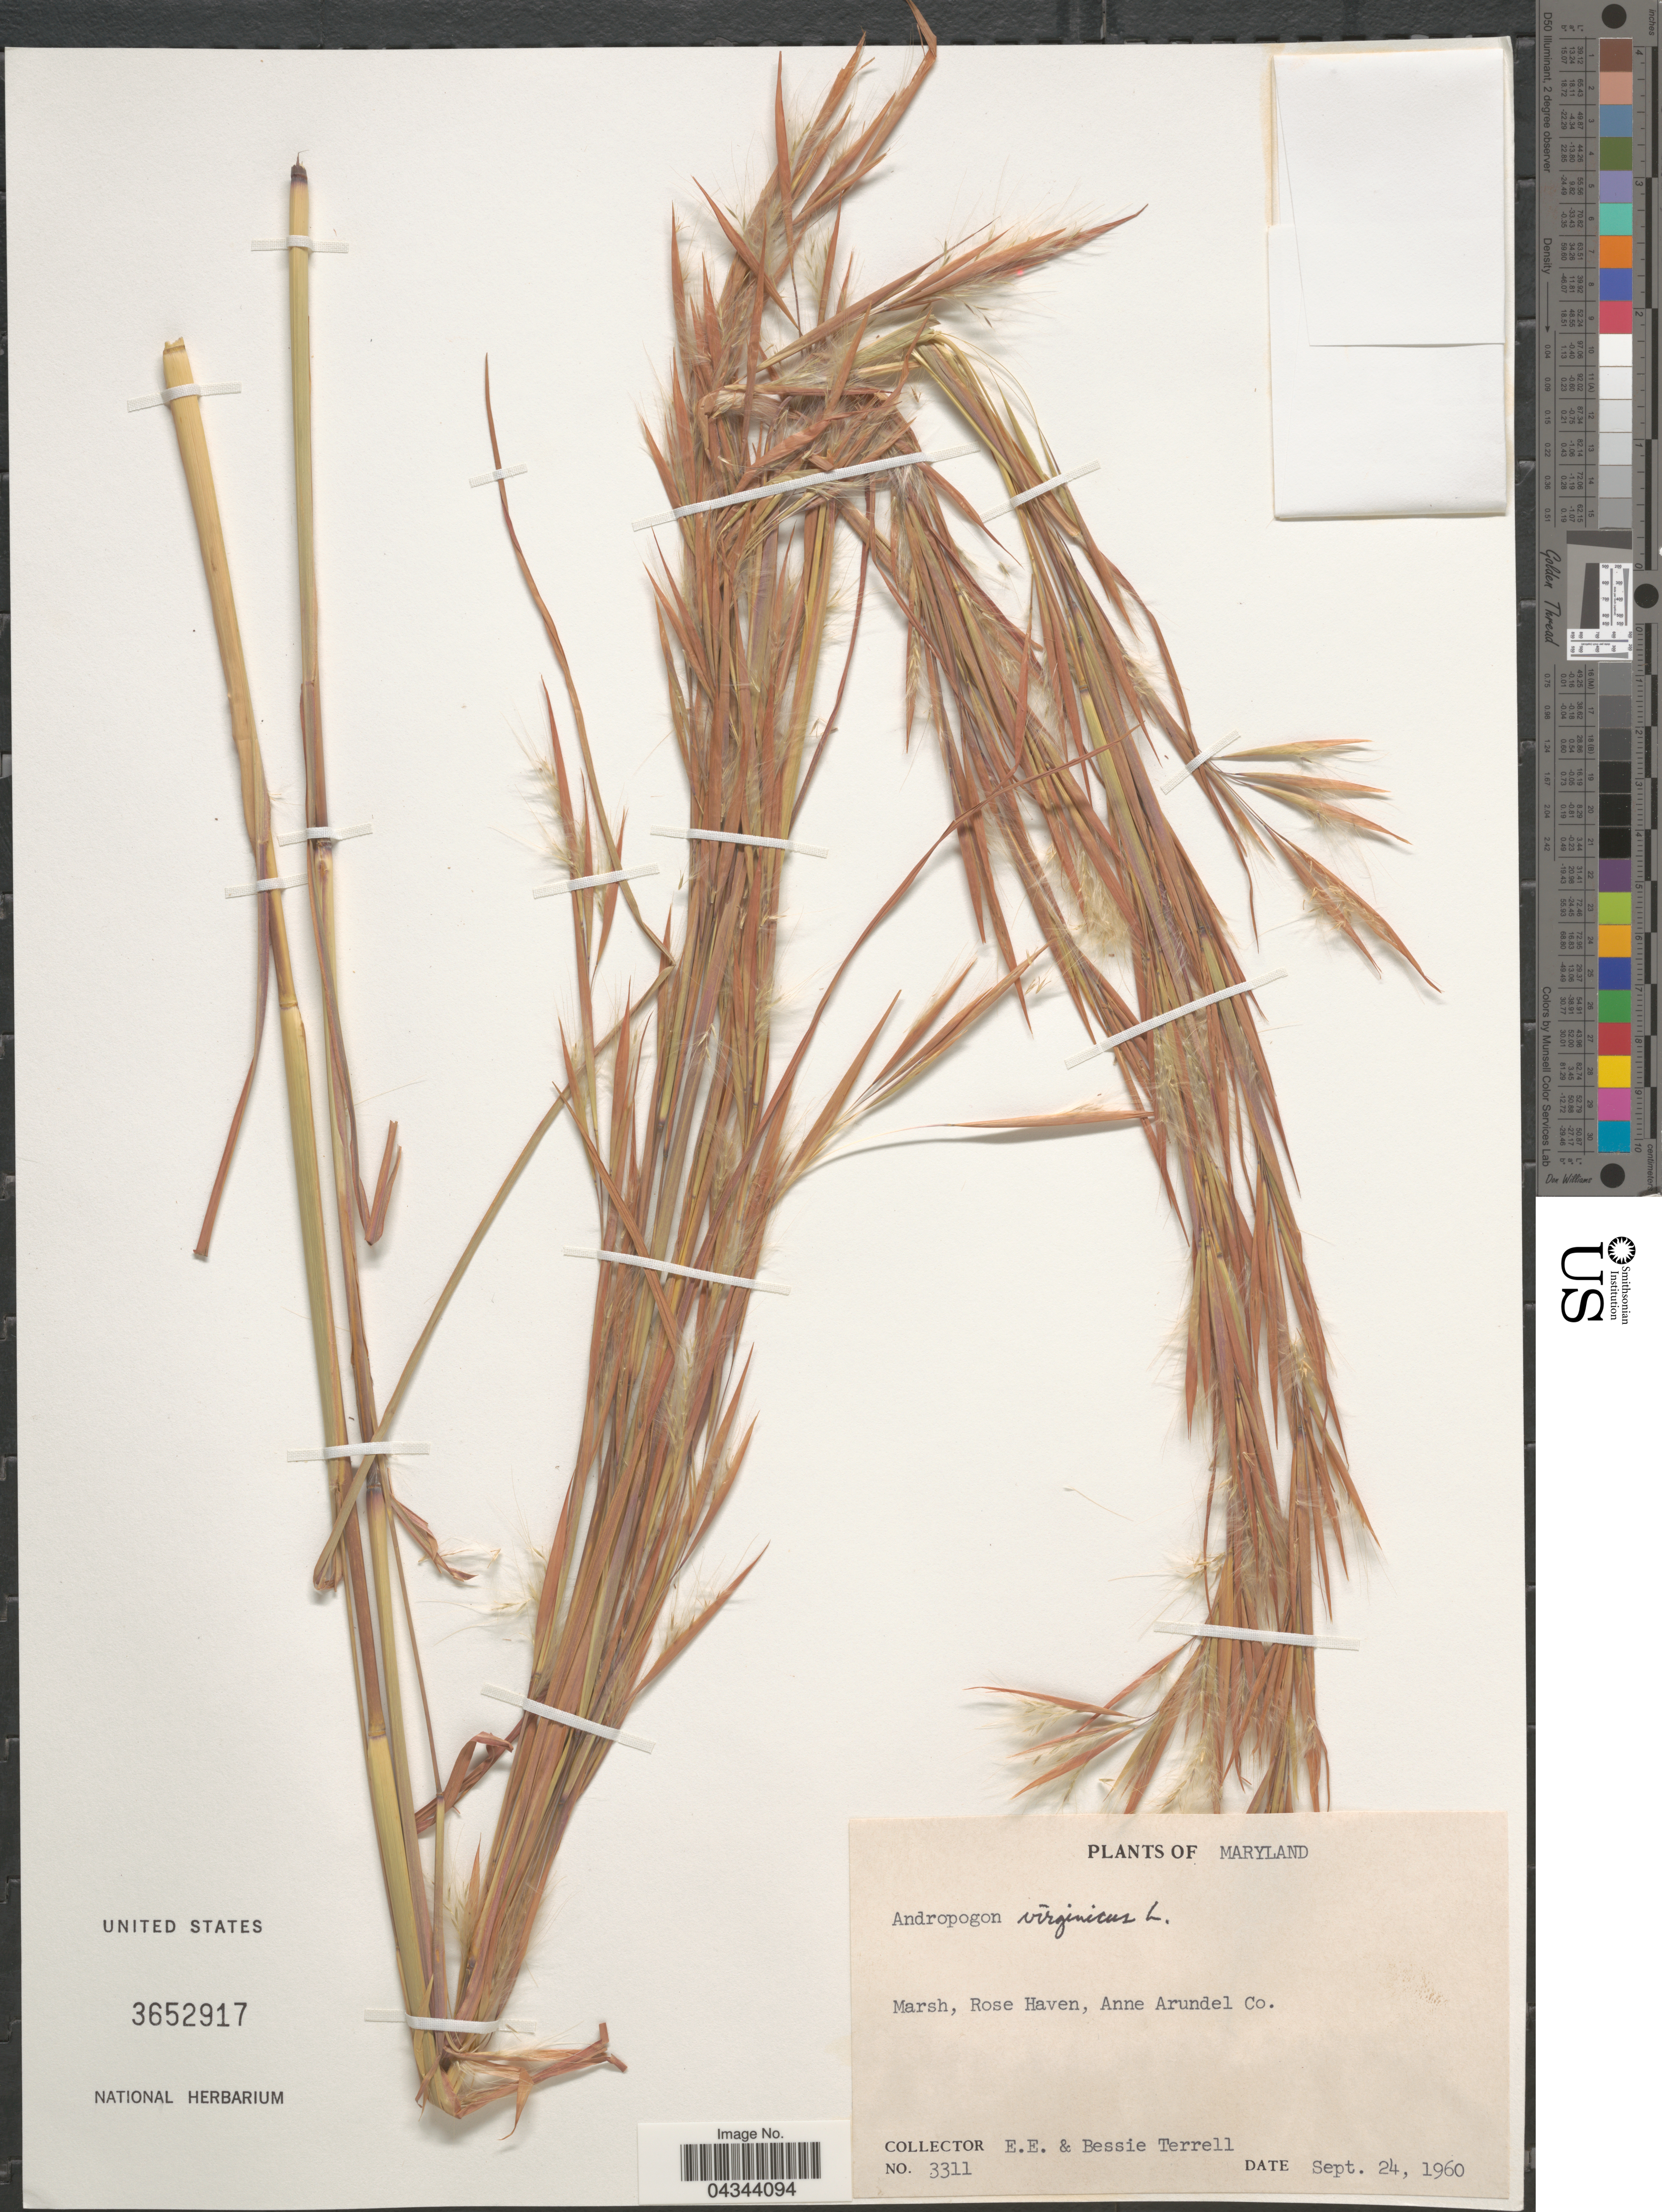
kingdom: Plantae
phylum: Tracheophyta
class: Liliopsida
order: Poales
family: Poaceae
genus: Andropogon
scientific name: Andropogon virginicus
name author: L.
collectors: E. E. Terrell & B. Terrell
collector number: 3311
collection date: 1960-09-24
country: United States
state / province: Maryland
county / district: Anne Arundel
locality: Marsh, Rose Haven, Anne Arundel Co.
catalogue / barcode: US 3652917